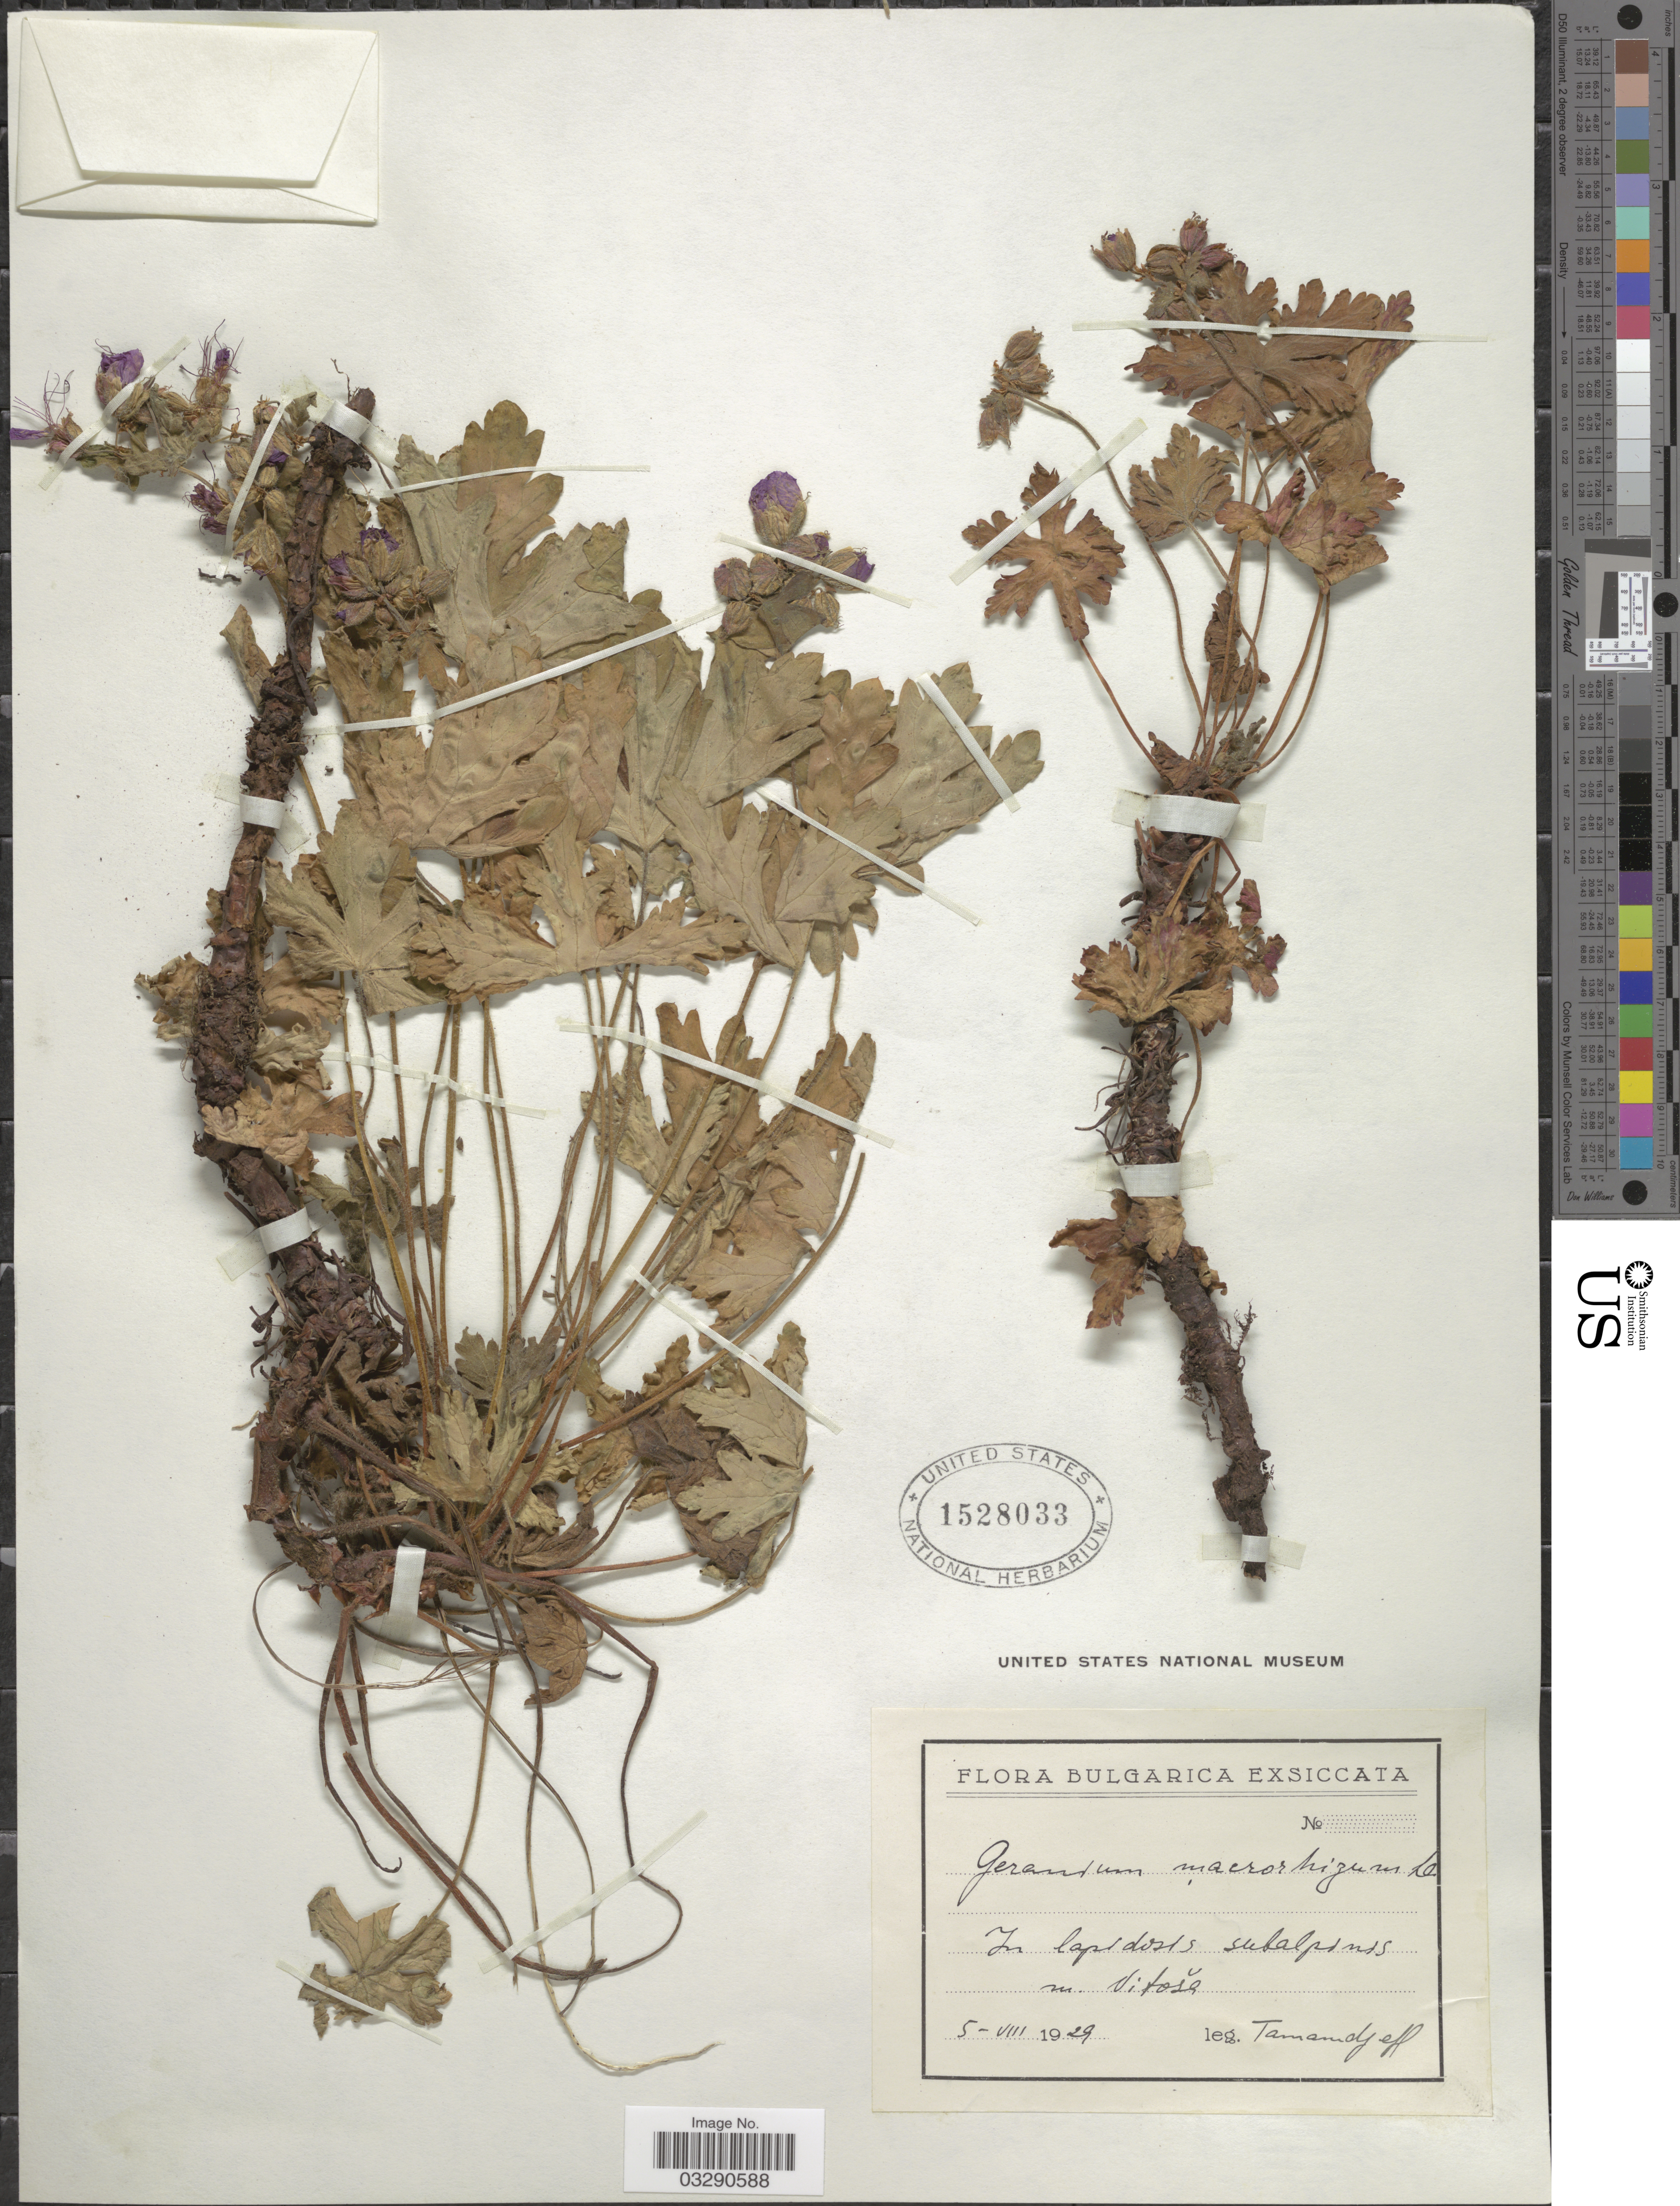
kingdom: Plantae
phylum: Tracheophyta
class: Magnoliopsida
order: Geraniales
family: Geraniaceae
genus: Geranium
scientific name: Geranium macrorrhizum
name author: L.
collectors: -. Tamandjeff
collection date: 1929-08-05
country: Bulgaria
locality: M. Vitosǎ.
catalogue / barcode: US 1528033